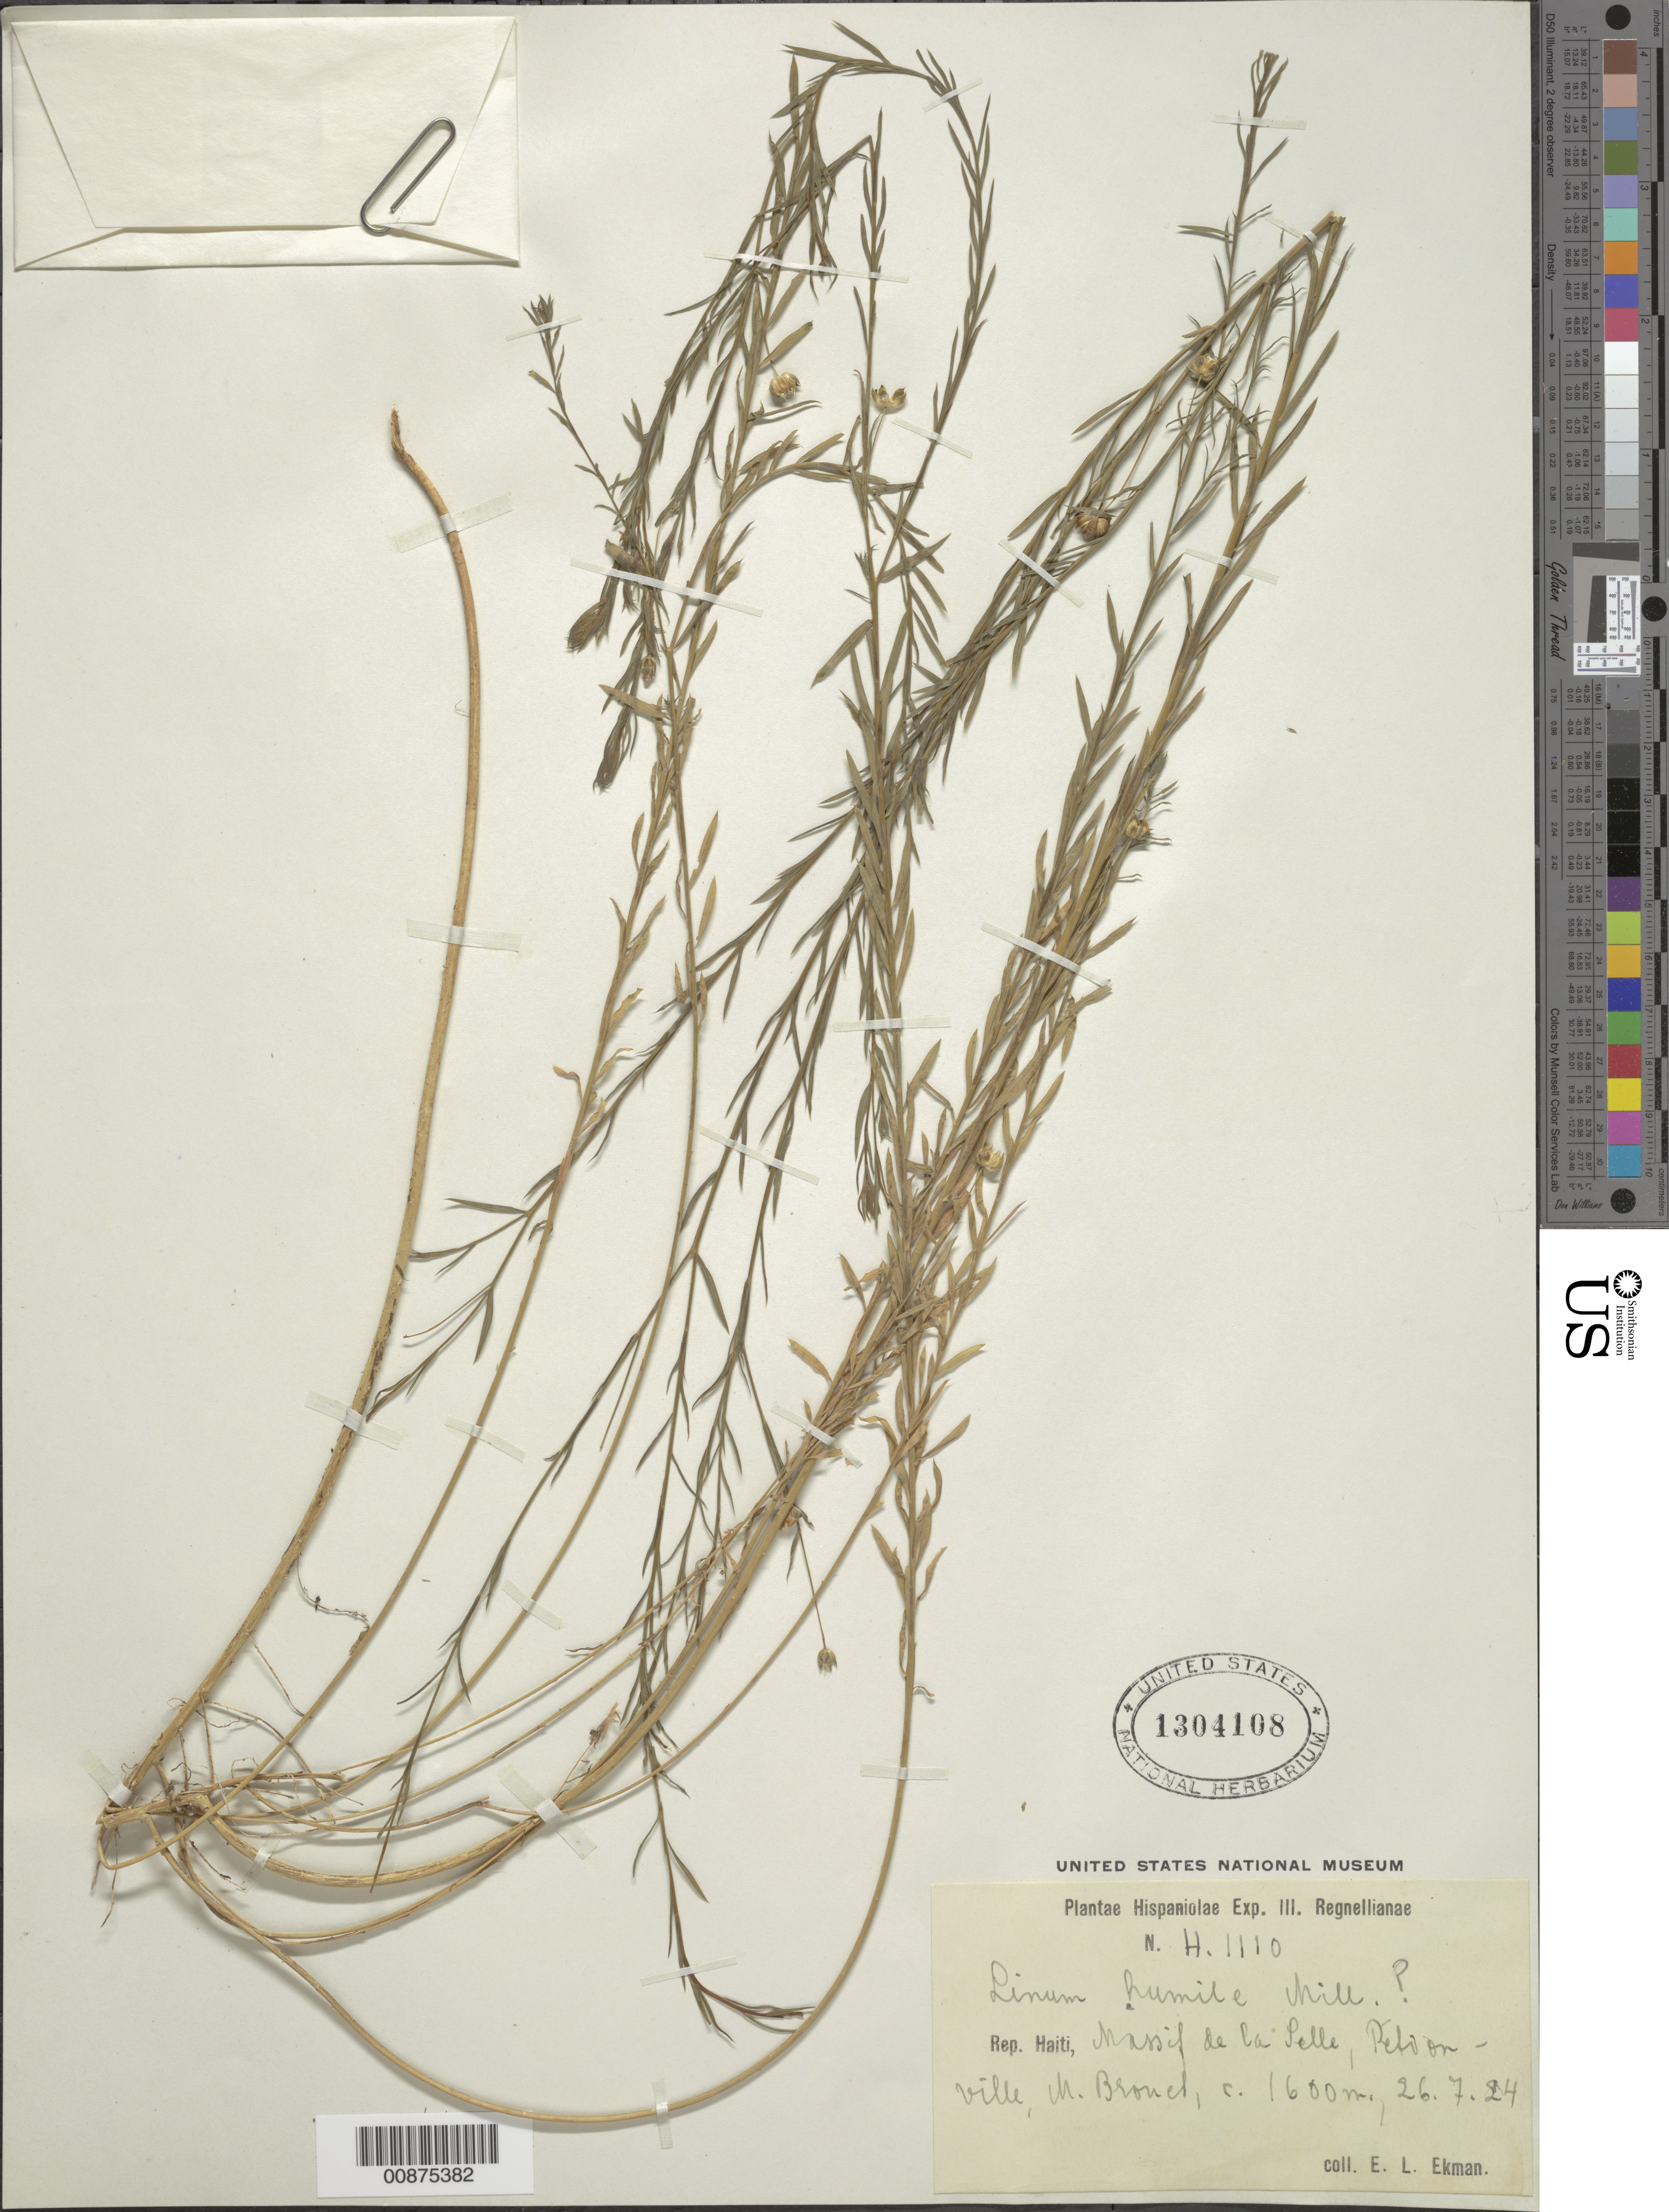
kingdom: Plantae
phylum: Tracheophyta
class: Magnoliopsida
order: Malpighiales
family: Linaceae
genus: Linum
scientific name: Linum usitatissimum var. humile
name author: (Mill.) Pers.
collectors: E. L. Ekman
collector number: H 1110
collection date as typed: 26 Jul 1924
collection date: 1924-07-26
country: Haiti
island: Hispaniola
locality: Massif de la Selle, Pétionville, M. Brouet.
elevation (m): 1600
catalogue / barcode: US 1304108